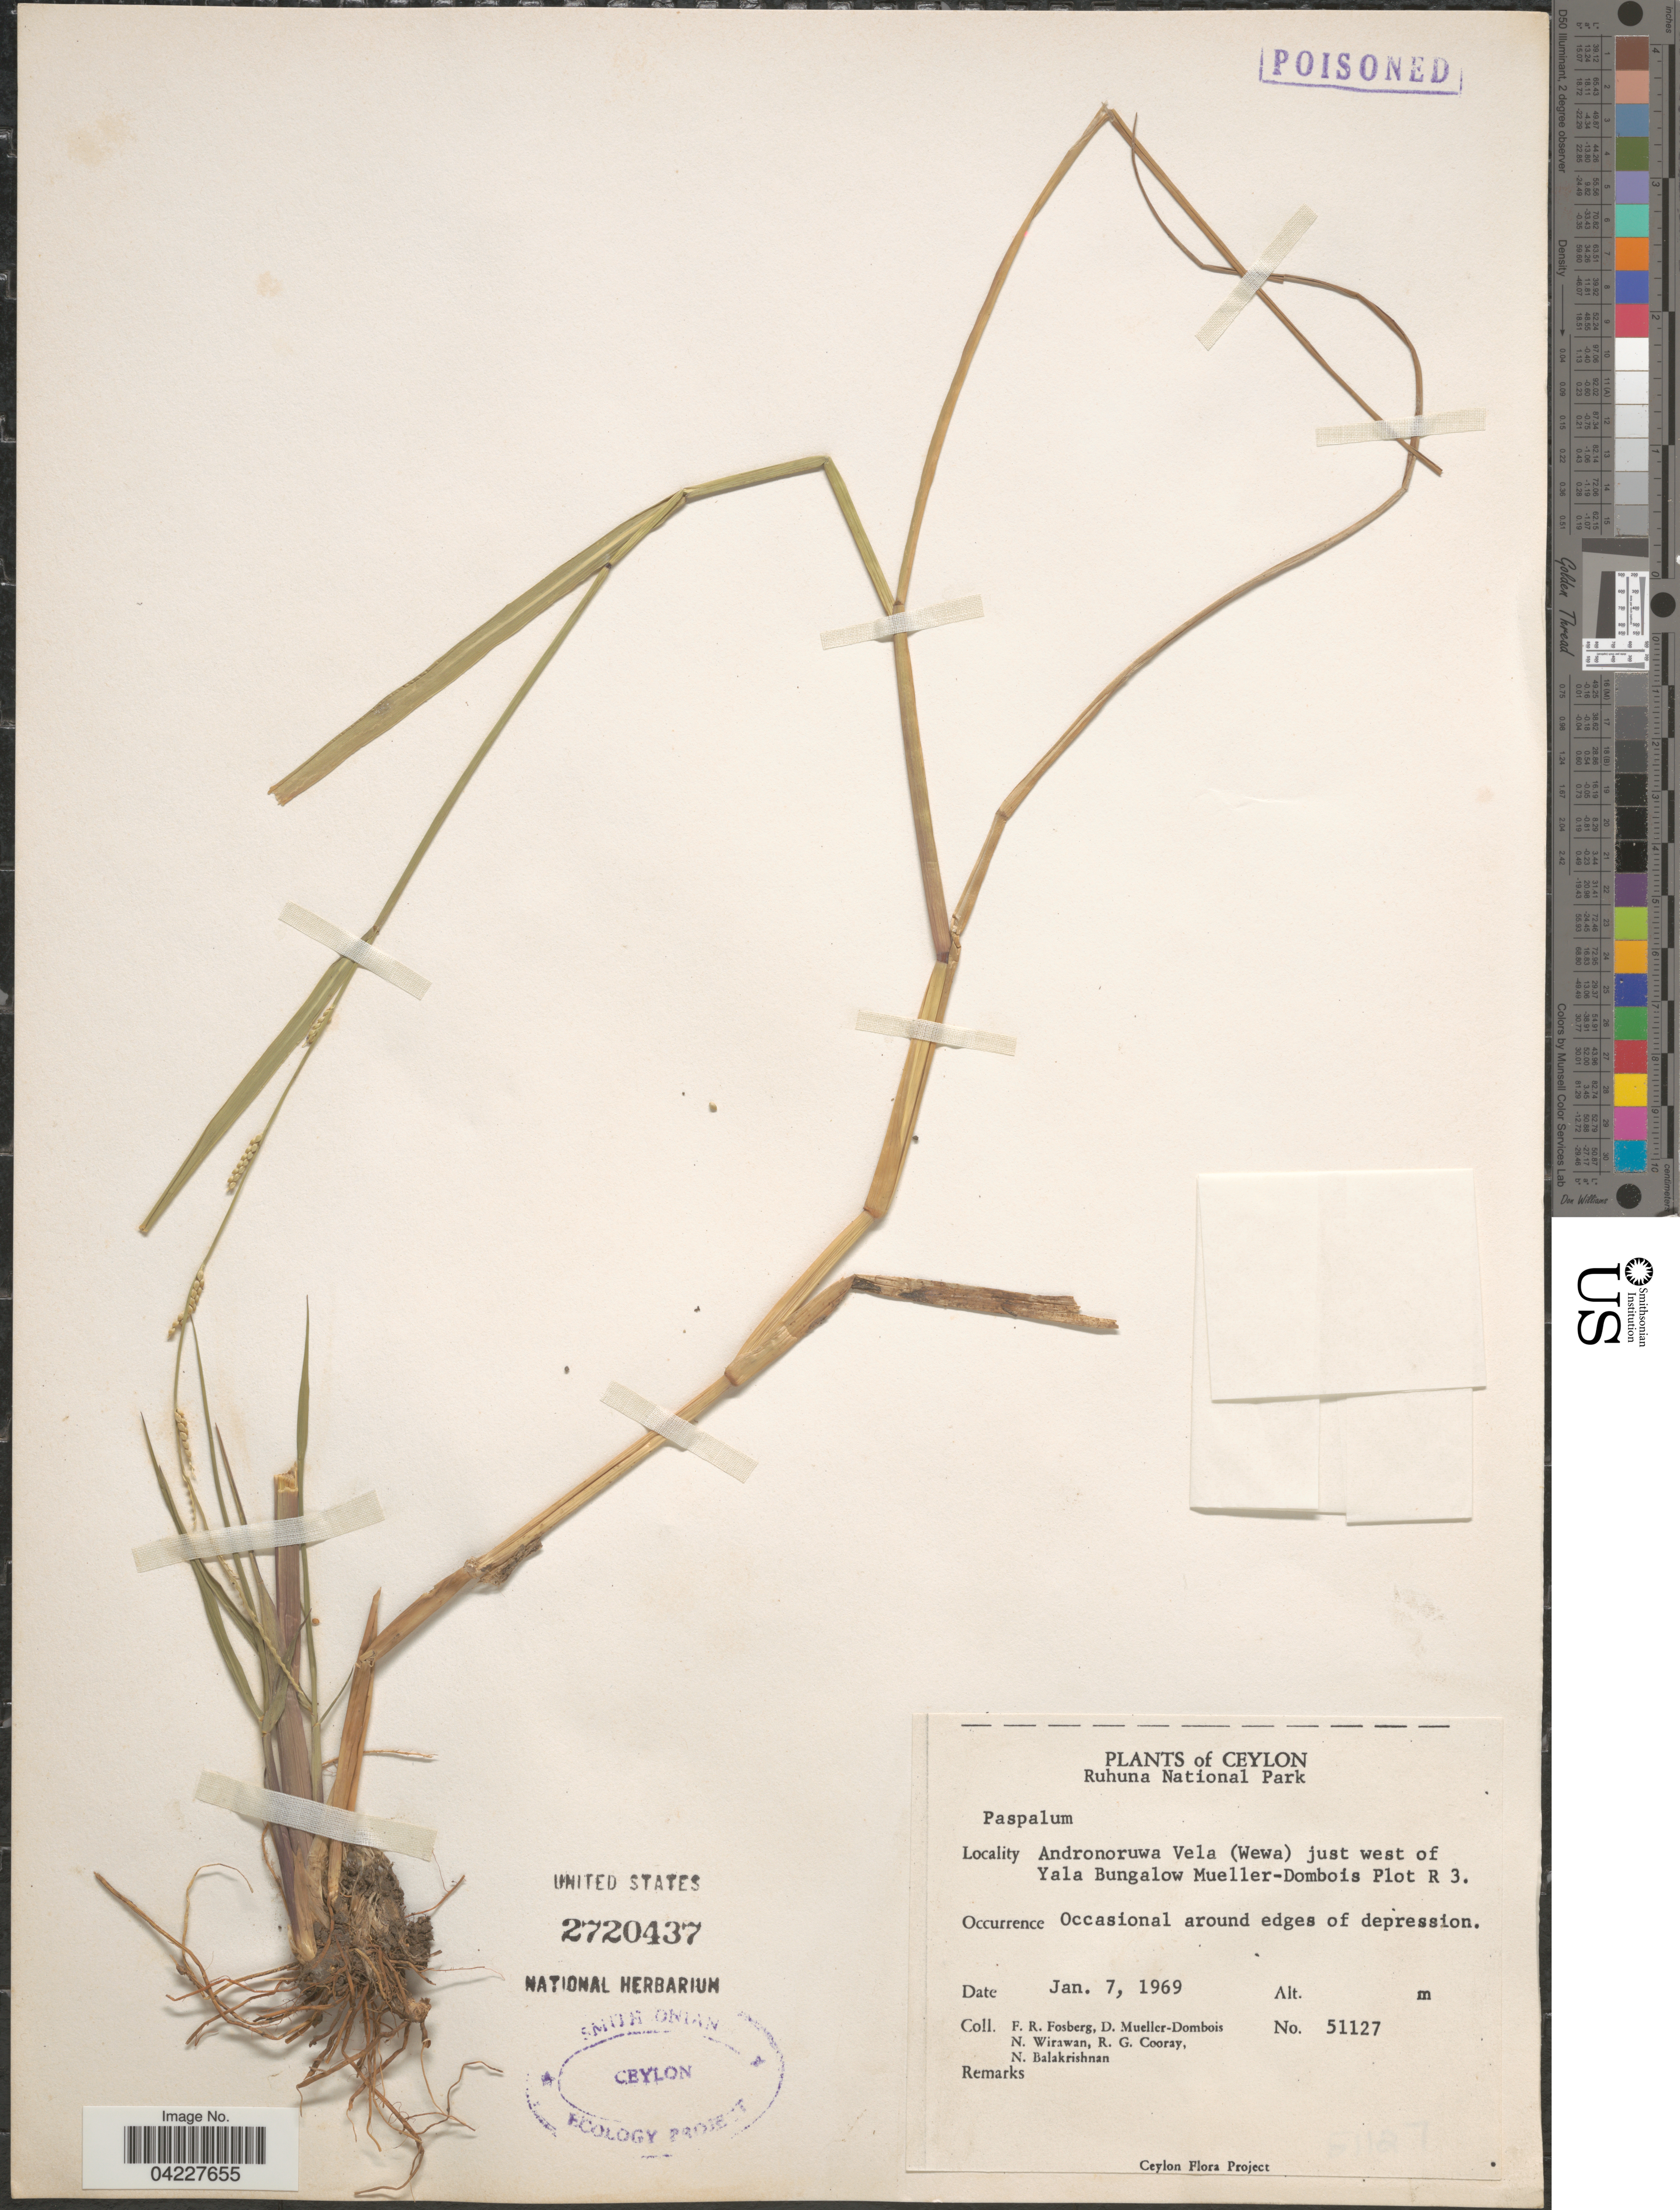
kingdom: Plantae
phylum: Tracheophyta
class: Liliopsida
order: Poales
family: Poaceae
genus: Paspalum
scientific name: Paspalum sp.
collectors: F. R. Fosberg, D. Mueller-Dombois, N. Wirawan, R. Cooray & N. Balakrishnan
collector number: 51127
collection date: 1969-01-07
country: Sri Lanka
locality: Ceylon. Ruhuna National Park. Andronoruwa Vela (Wewa) just west of Yala Bungalow Mueller-Dombois Plot R 3.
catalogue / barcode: US 2720437